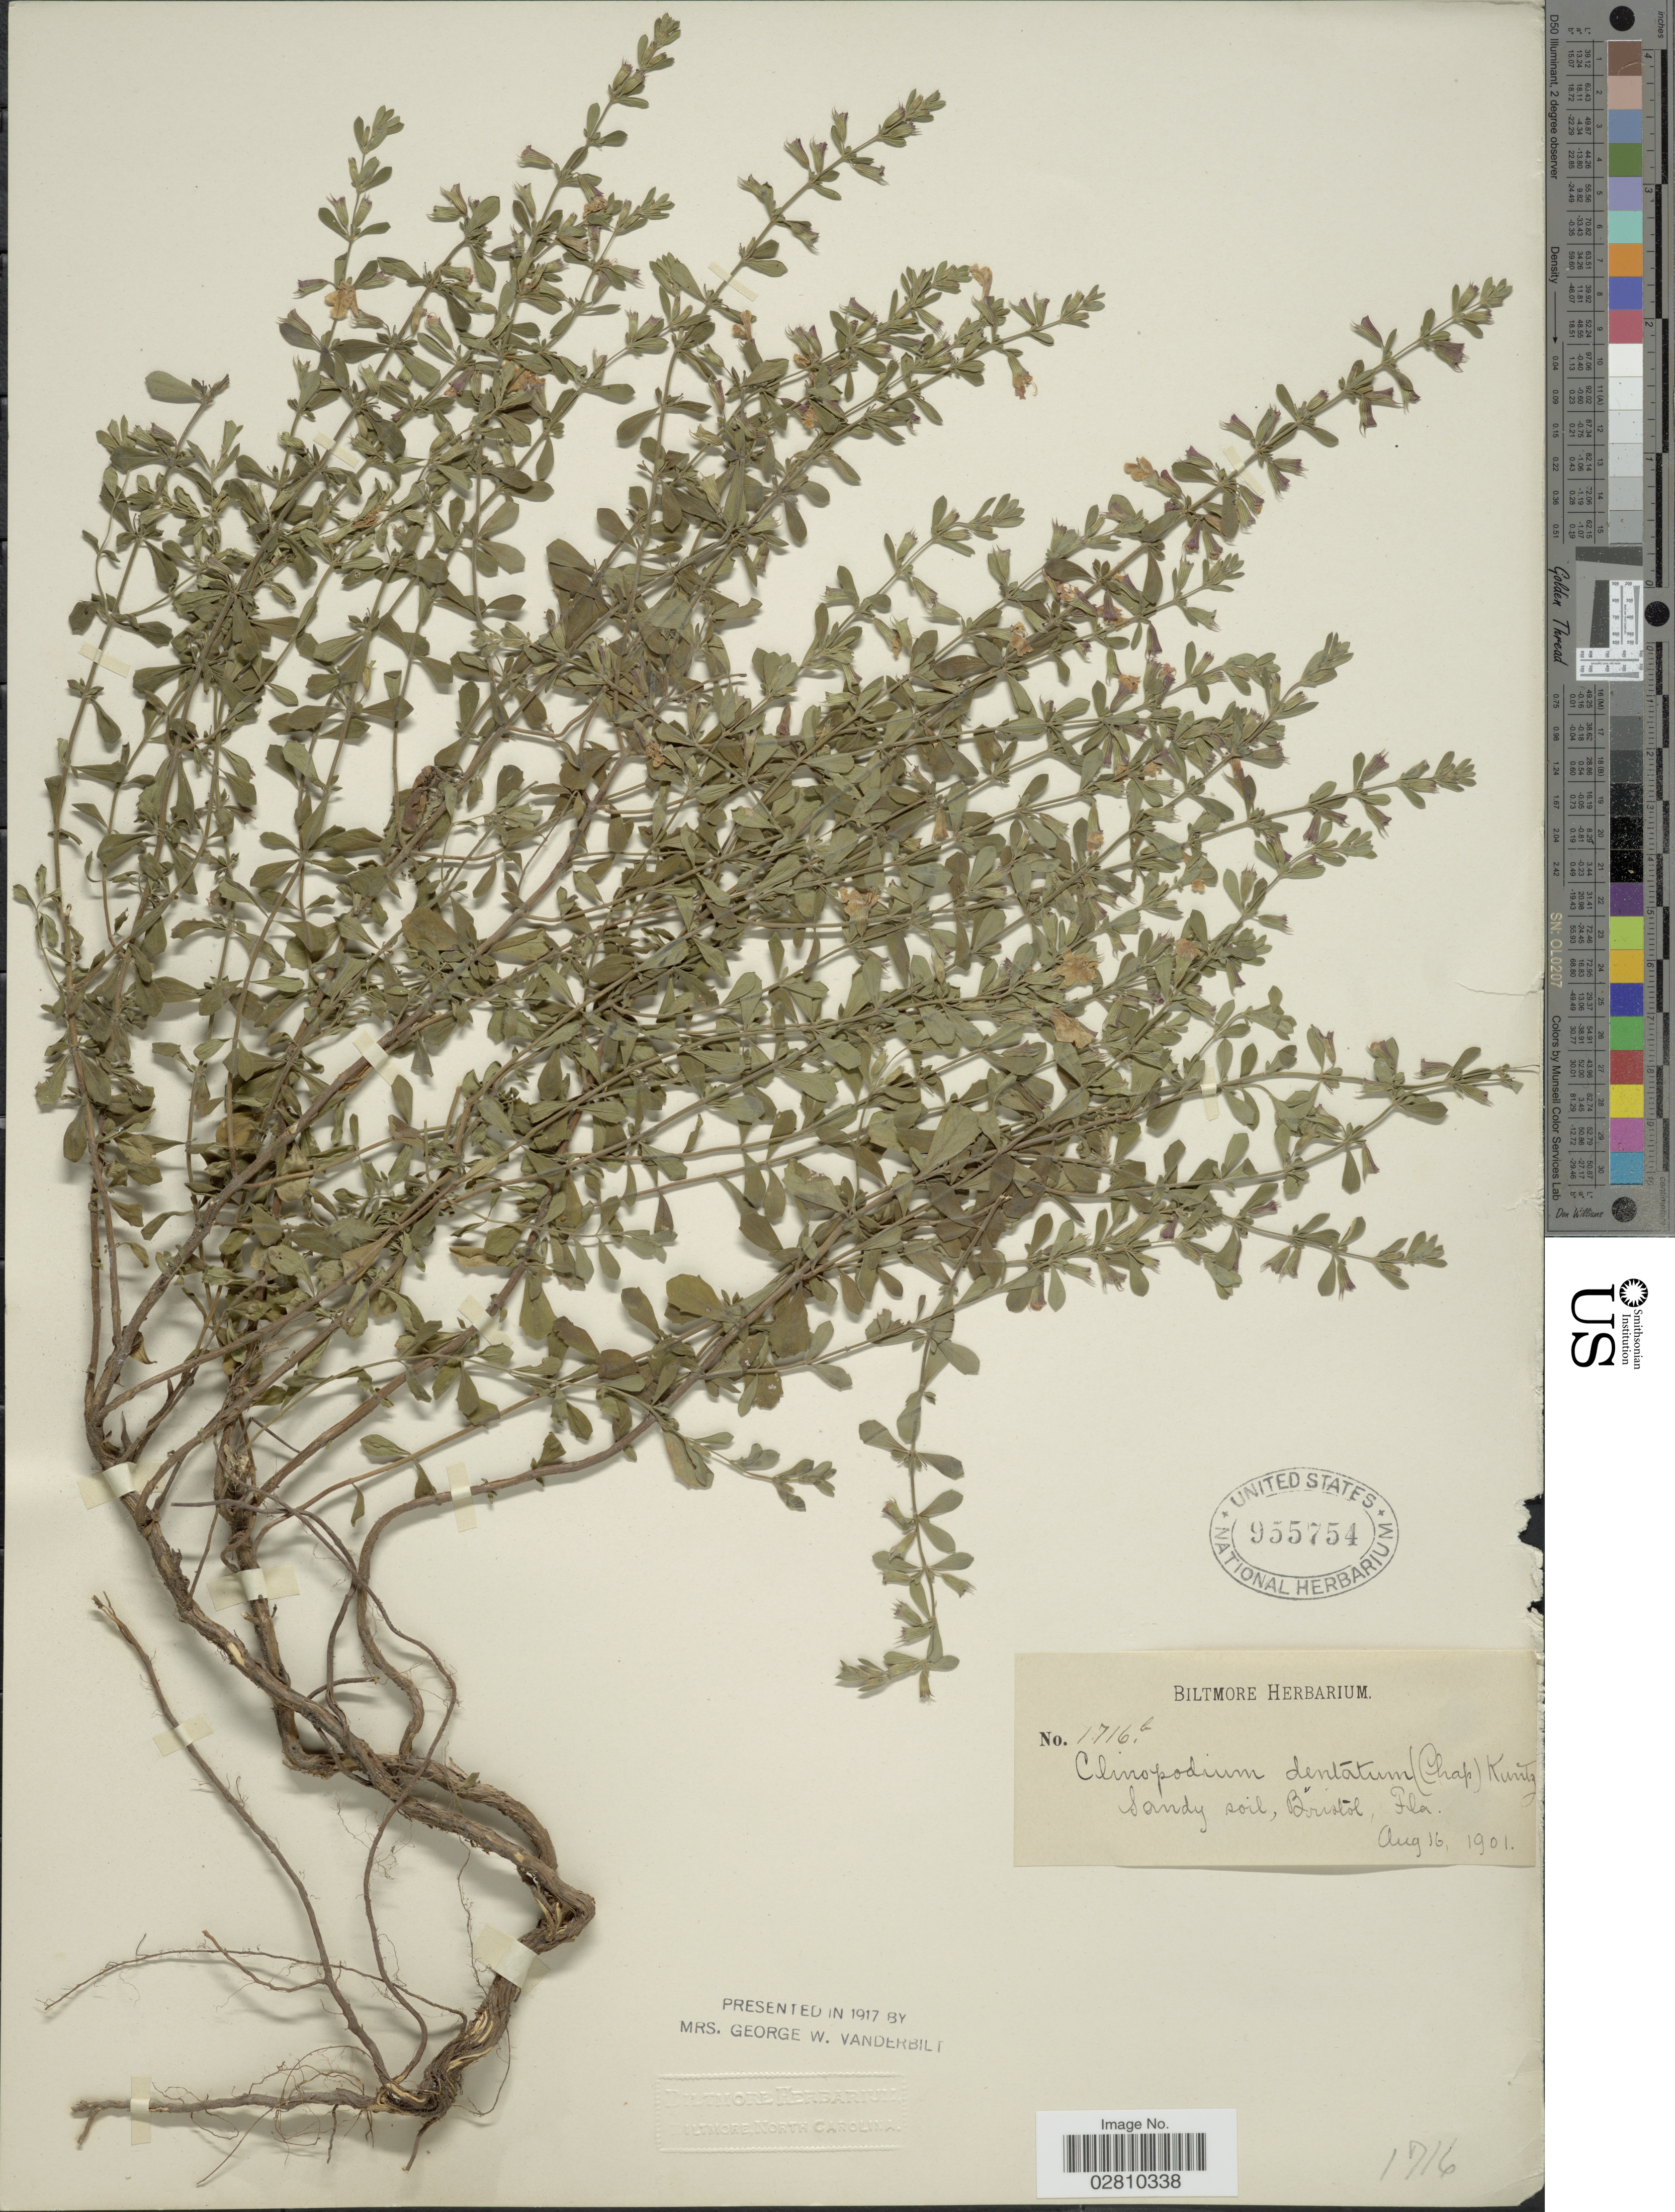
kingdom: Plantae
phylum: Tracheophyta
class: Magnoliopsida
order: Lamiales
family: Lamiaceae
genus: Clinopodium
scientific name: Clinopodium dentatum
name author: (Chapm.) Kuntze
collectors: ex herb. Biltmore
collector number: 1716b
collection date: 1901-08-16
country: United States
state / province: Florida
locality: Sandy soil, Bristol, Fla.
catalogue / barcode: US 955754